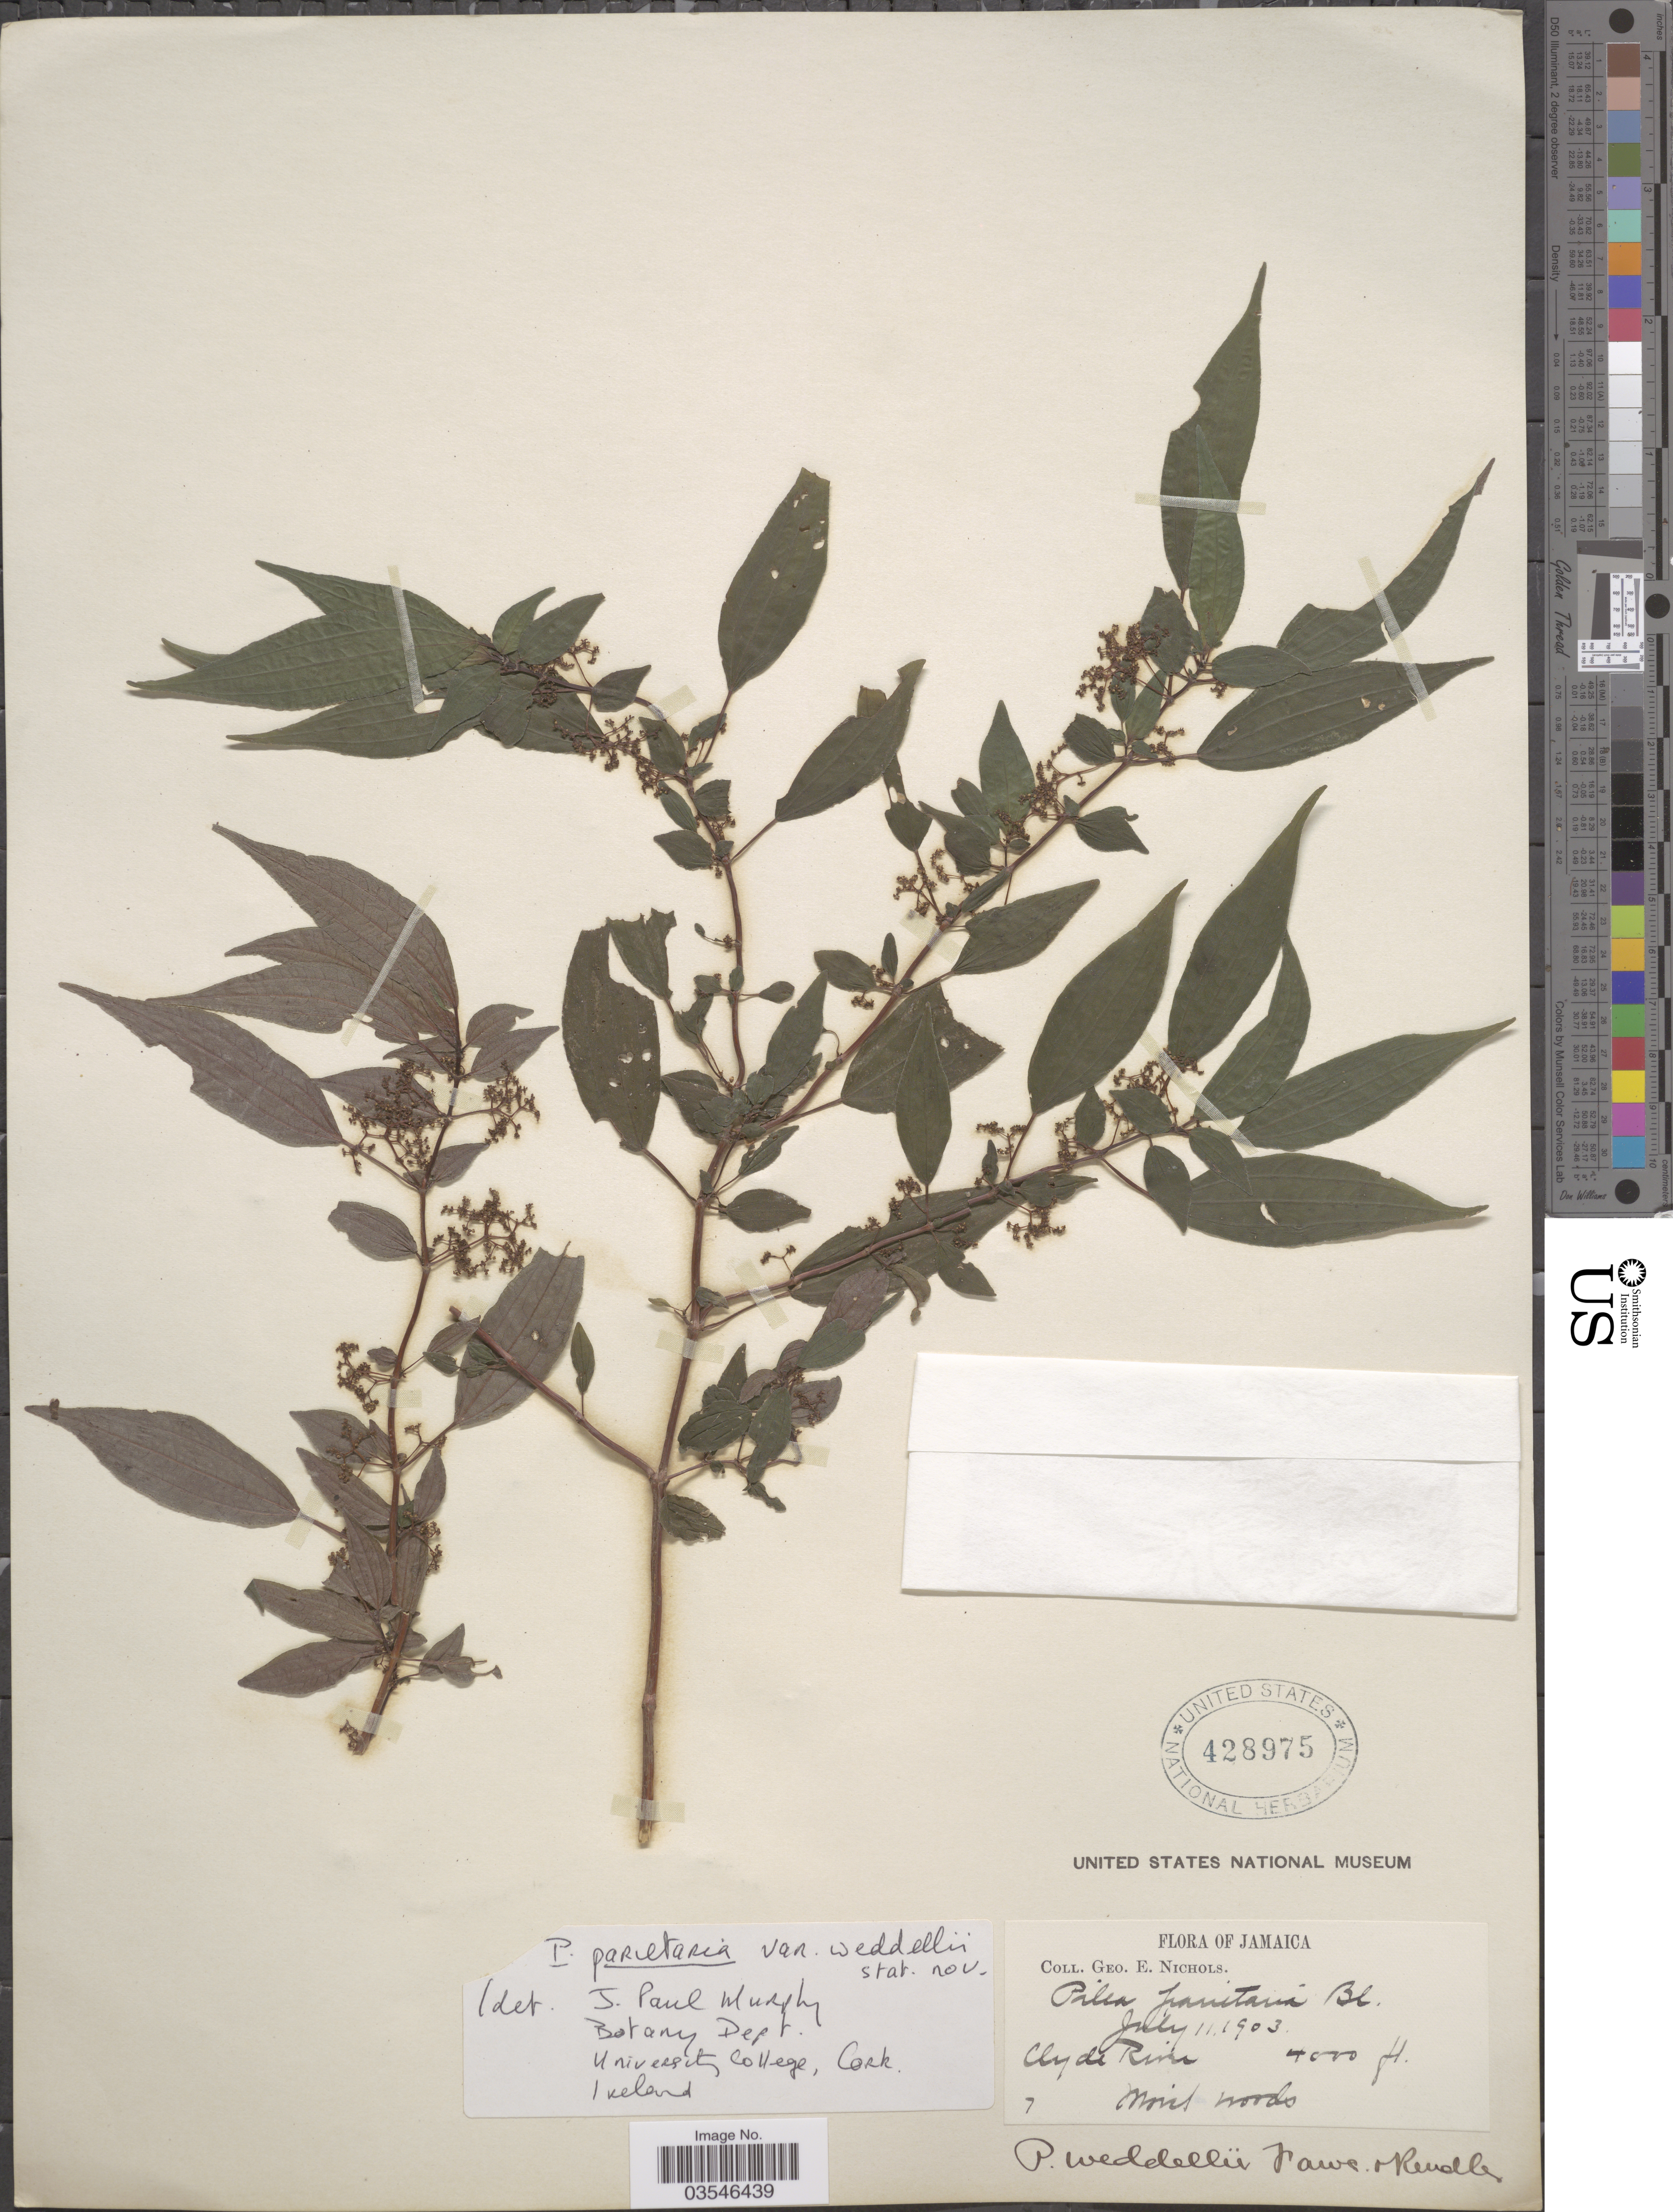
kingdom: Plantae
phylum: Tracheophyta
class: Magnoliopsida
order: Rosales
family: Urticaceae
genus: Pilea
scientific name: Pilea weddellii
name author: Fawc. & Rendle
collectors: G. E. Nichols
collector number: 7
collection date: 1903-07-11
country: Jamaica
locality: Clyde River.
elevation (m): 1219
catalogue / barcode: US 428975